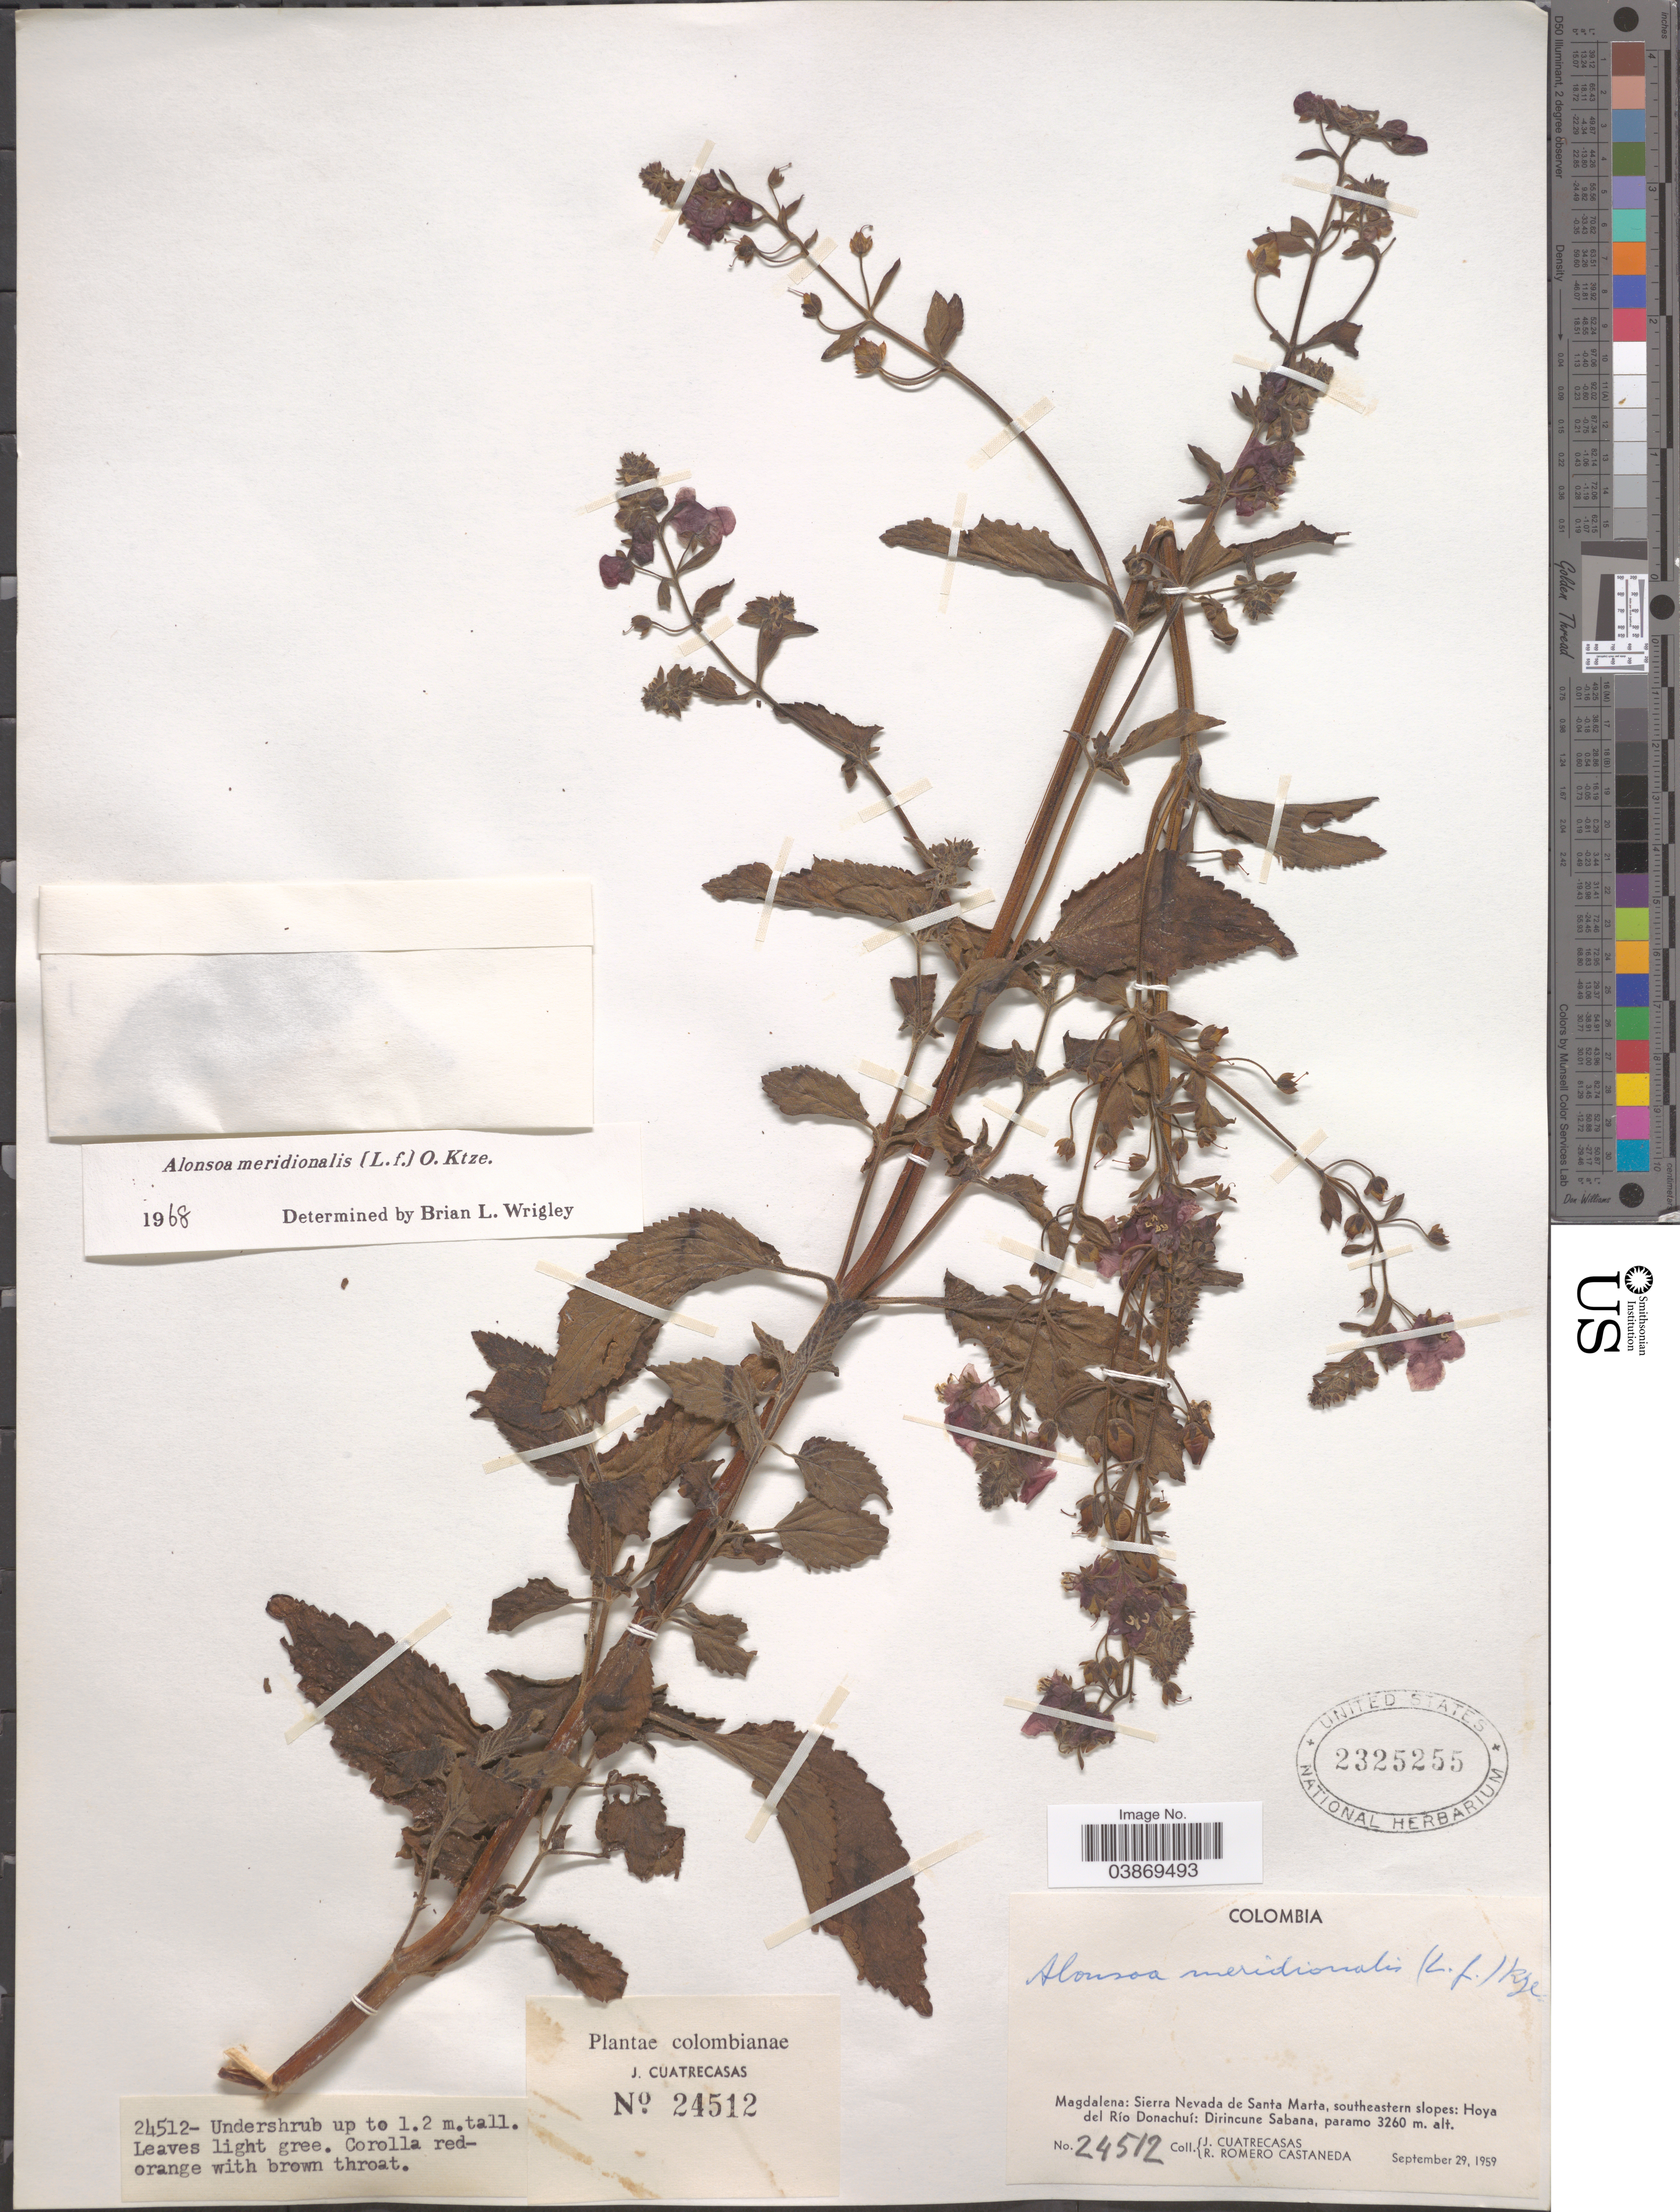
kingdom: Plantae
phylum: Tracheophyta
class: Magnoliopsida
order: Lamiales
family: Scrophulariaceae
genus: Alonsoa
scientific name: Alonsoa meridionalis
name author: (L. f.) Kuntze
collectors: J. Cuatrecasas & R. Romero Castañeda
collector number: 24512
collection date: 1959-09-29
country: Colombia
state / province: Magdalena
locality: Sierra Nevada de Santa Marta, southeastern slopes: Hoya del Río Donachuí: Dirincune Sabana, paramo.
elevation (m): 3260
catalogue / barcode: US 2325255